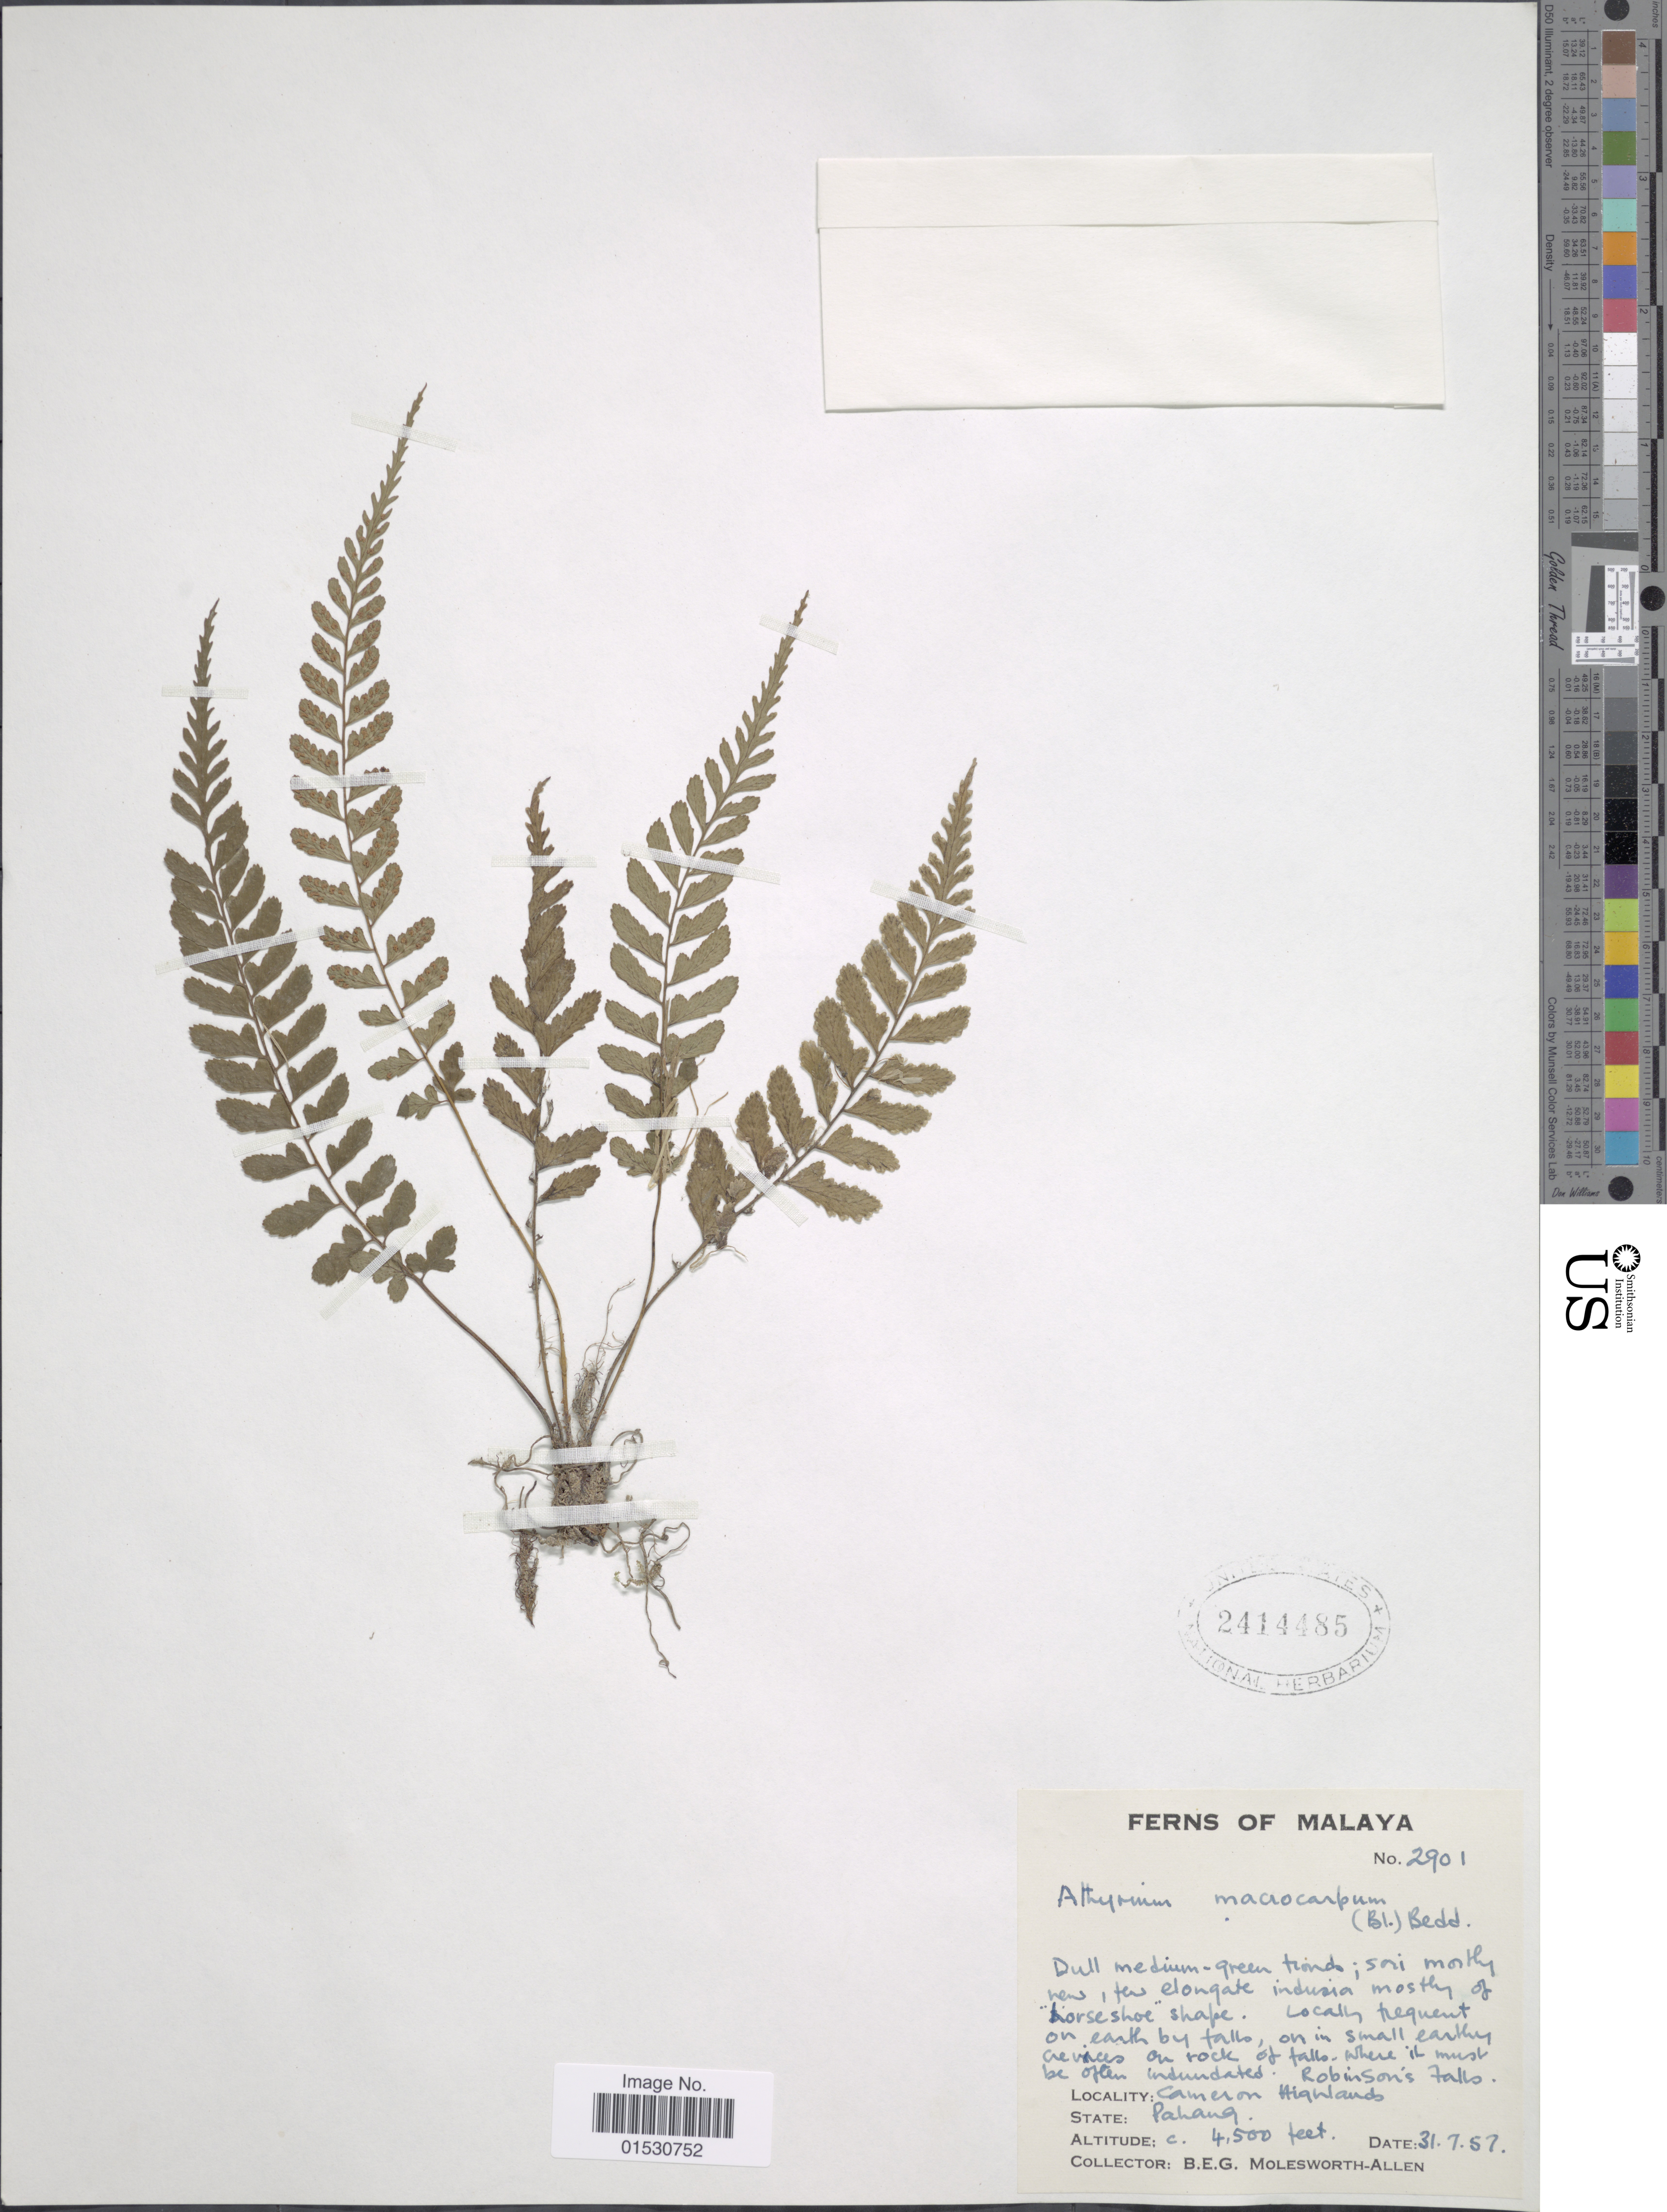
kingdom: Plantae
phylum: Tracheophyta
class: Polypodiopsida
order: Polypodiales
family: Athyriaceae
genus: Athyrium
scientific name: Athyrium macrocarpon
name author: Bedd.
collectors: B. E. G. Molesworth-Allen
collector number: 2901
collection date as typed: Transcribed d/m/y: 31/7/57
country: Malaysia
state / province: Pahang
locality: Crevices on rock of falls. Robinson's Falls, Cameron Highlands.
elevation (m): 1372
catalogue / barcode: US 2414485